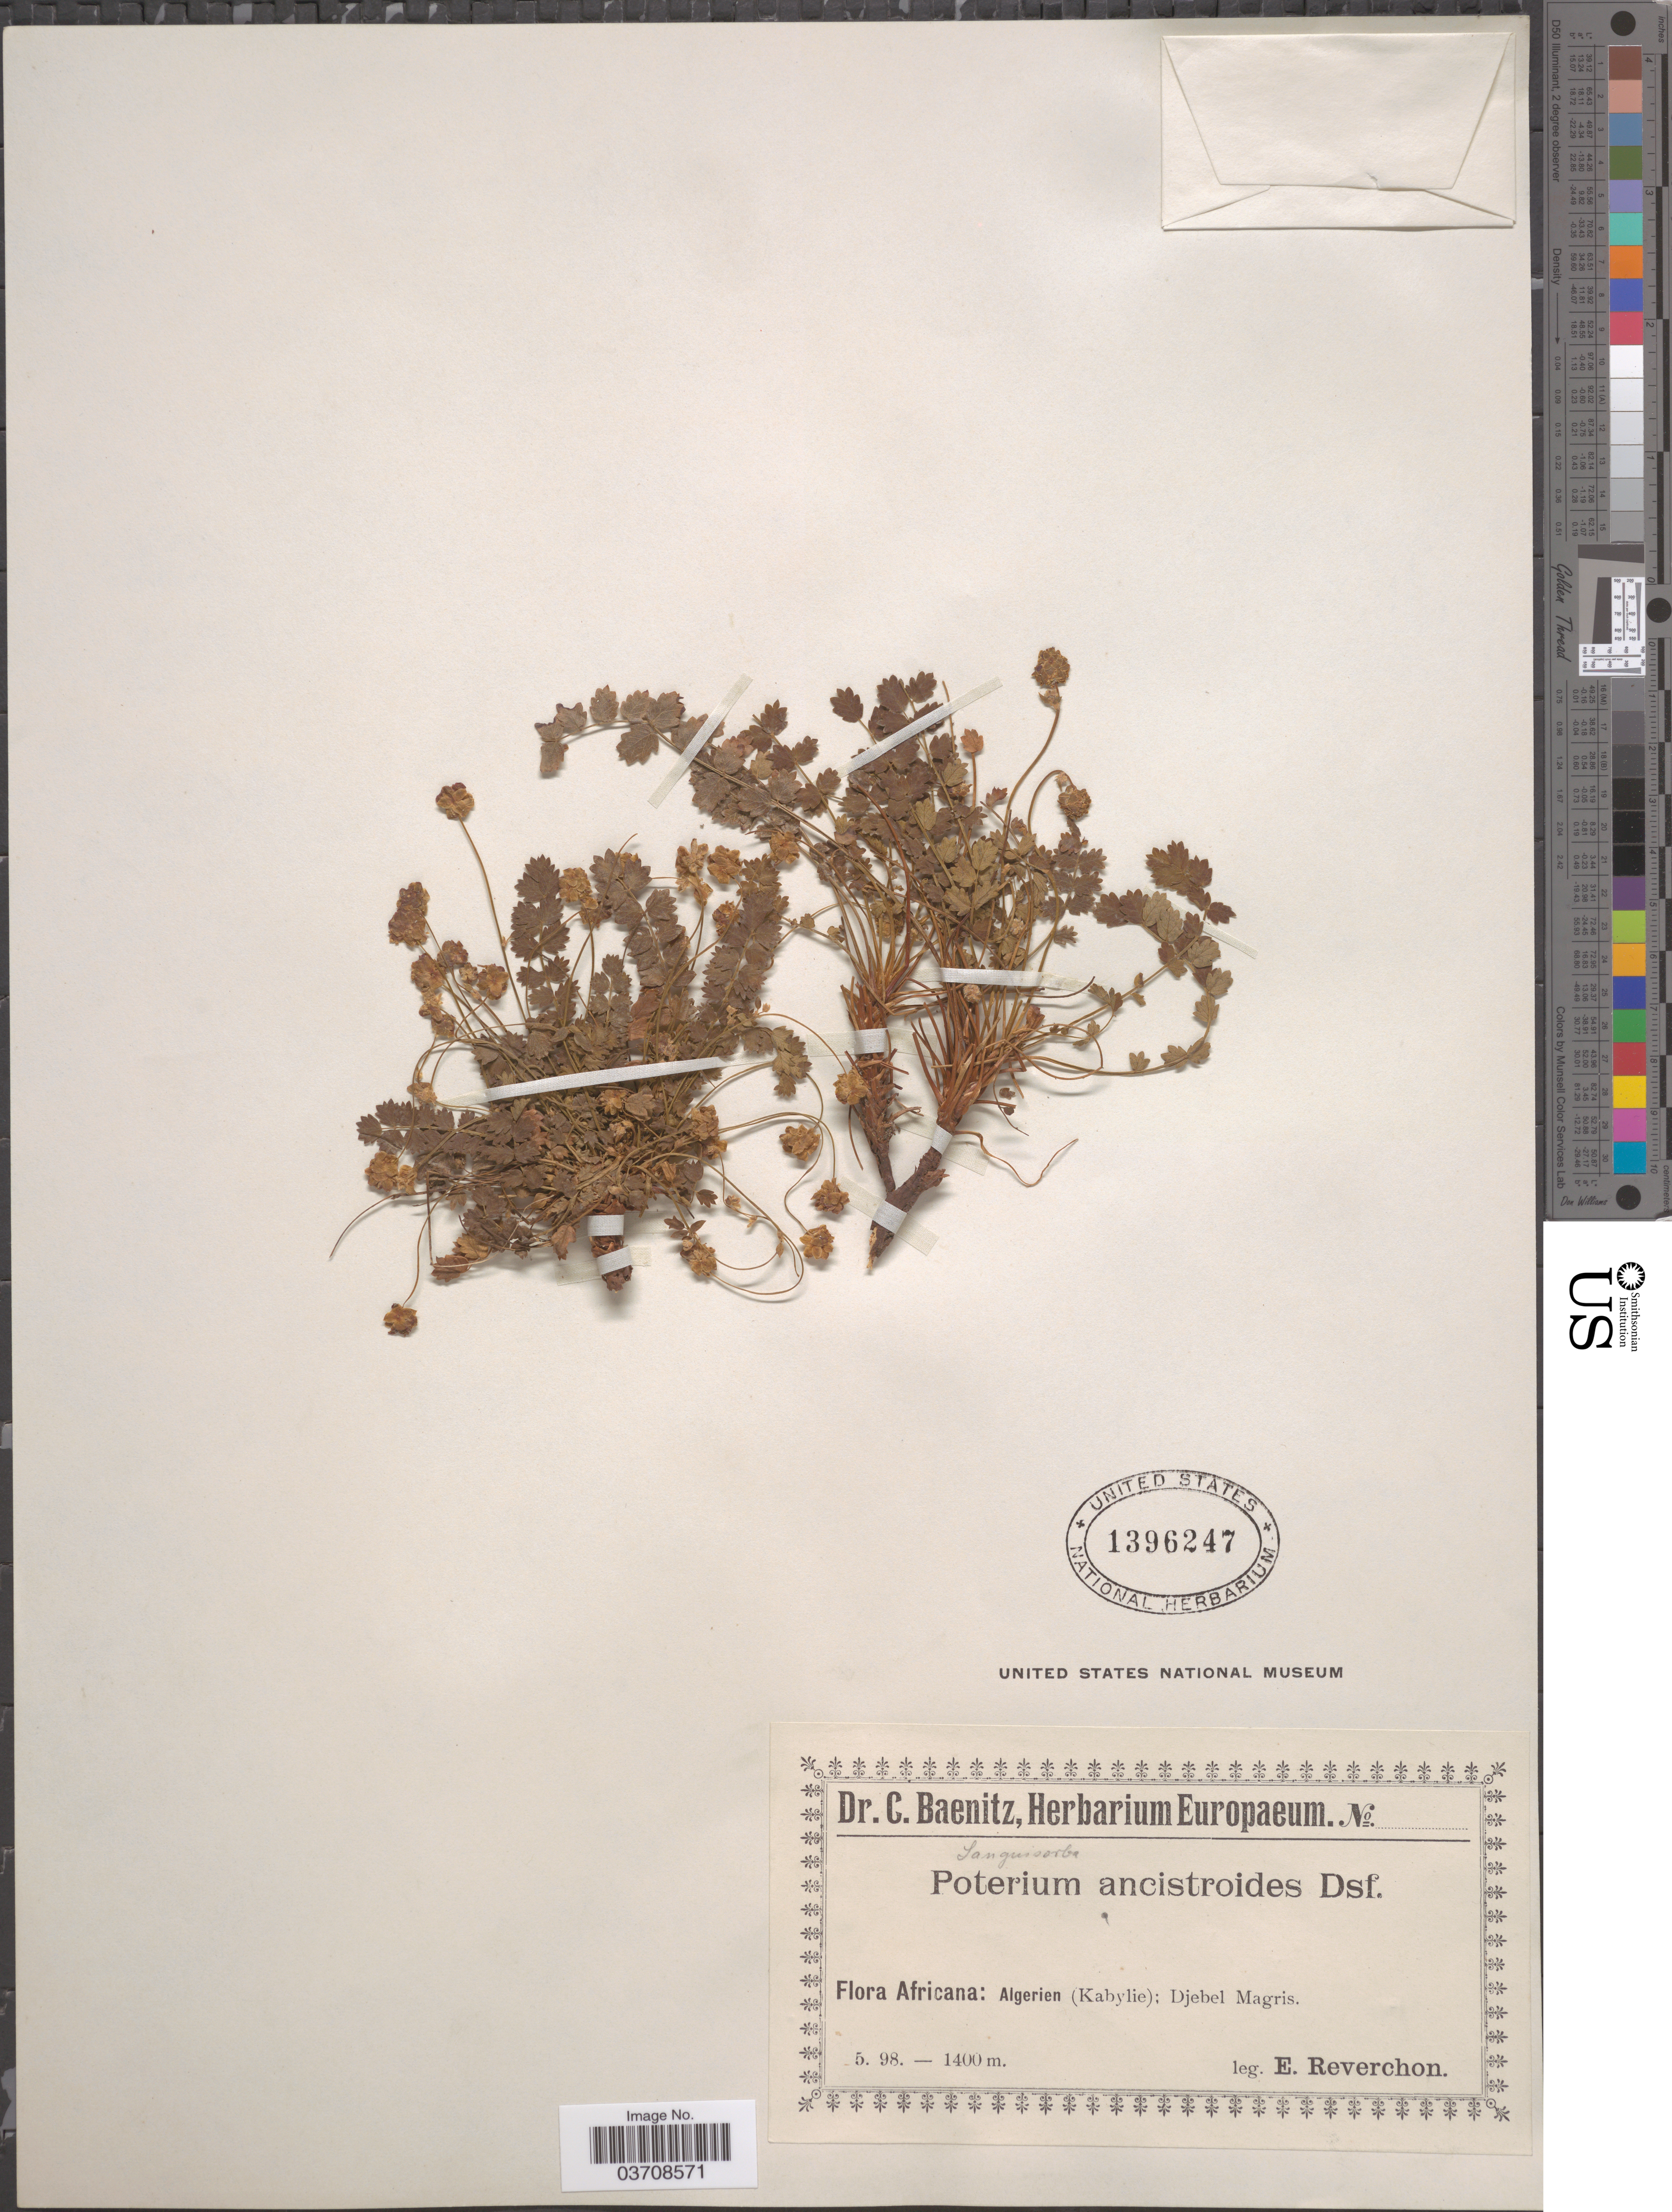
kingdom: Plantae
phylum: Tracheophyta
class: Magnoliopsida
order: Rosales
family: Rosaceae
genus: Sanguisorba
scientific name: Sanguisorba ancistroides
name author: (Desf.) Ces.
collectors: E. Reverchon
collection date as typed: Transcribed d/m/y: /5/98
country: Algeria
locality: Africana: (Kabylie); Djebel Magris.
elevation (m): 1400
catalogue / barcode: US 1396247